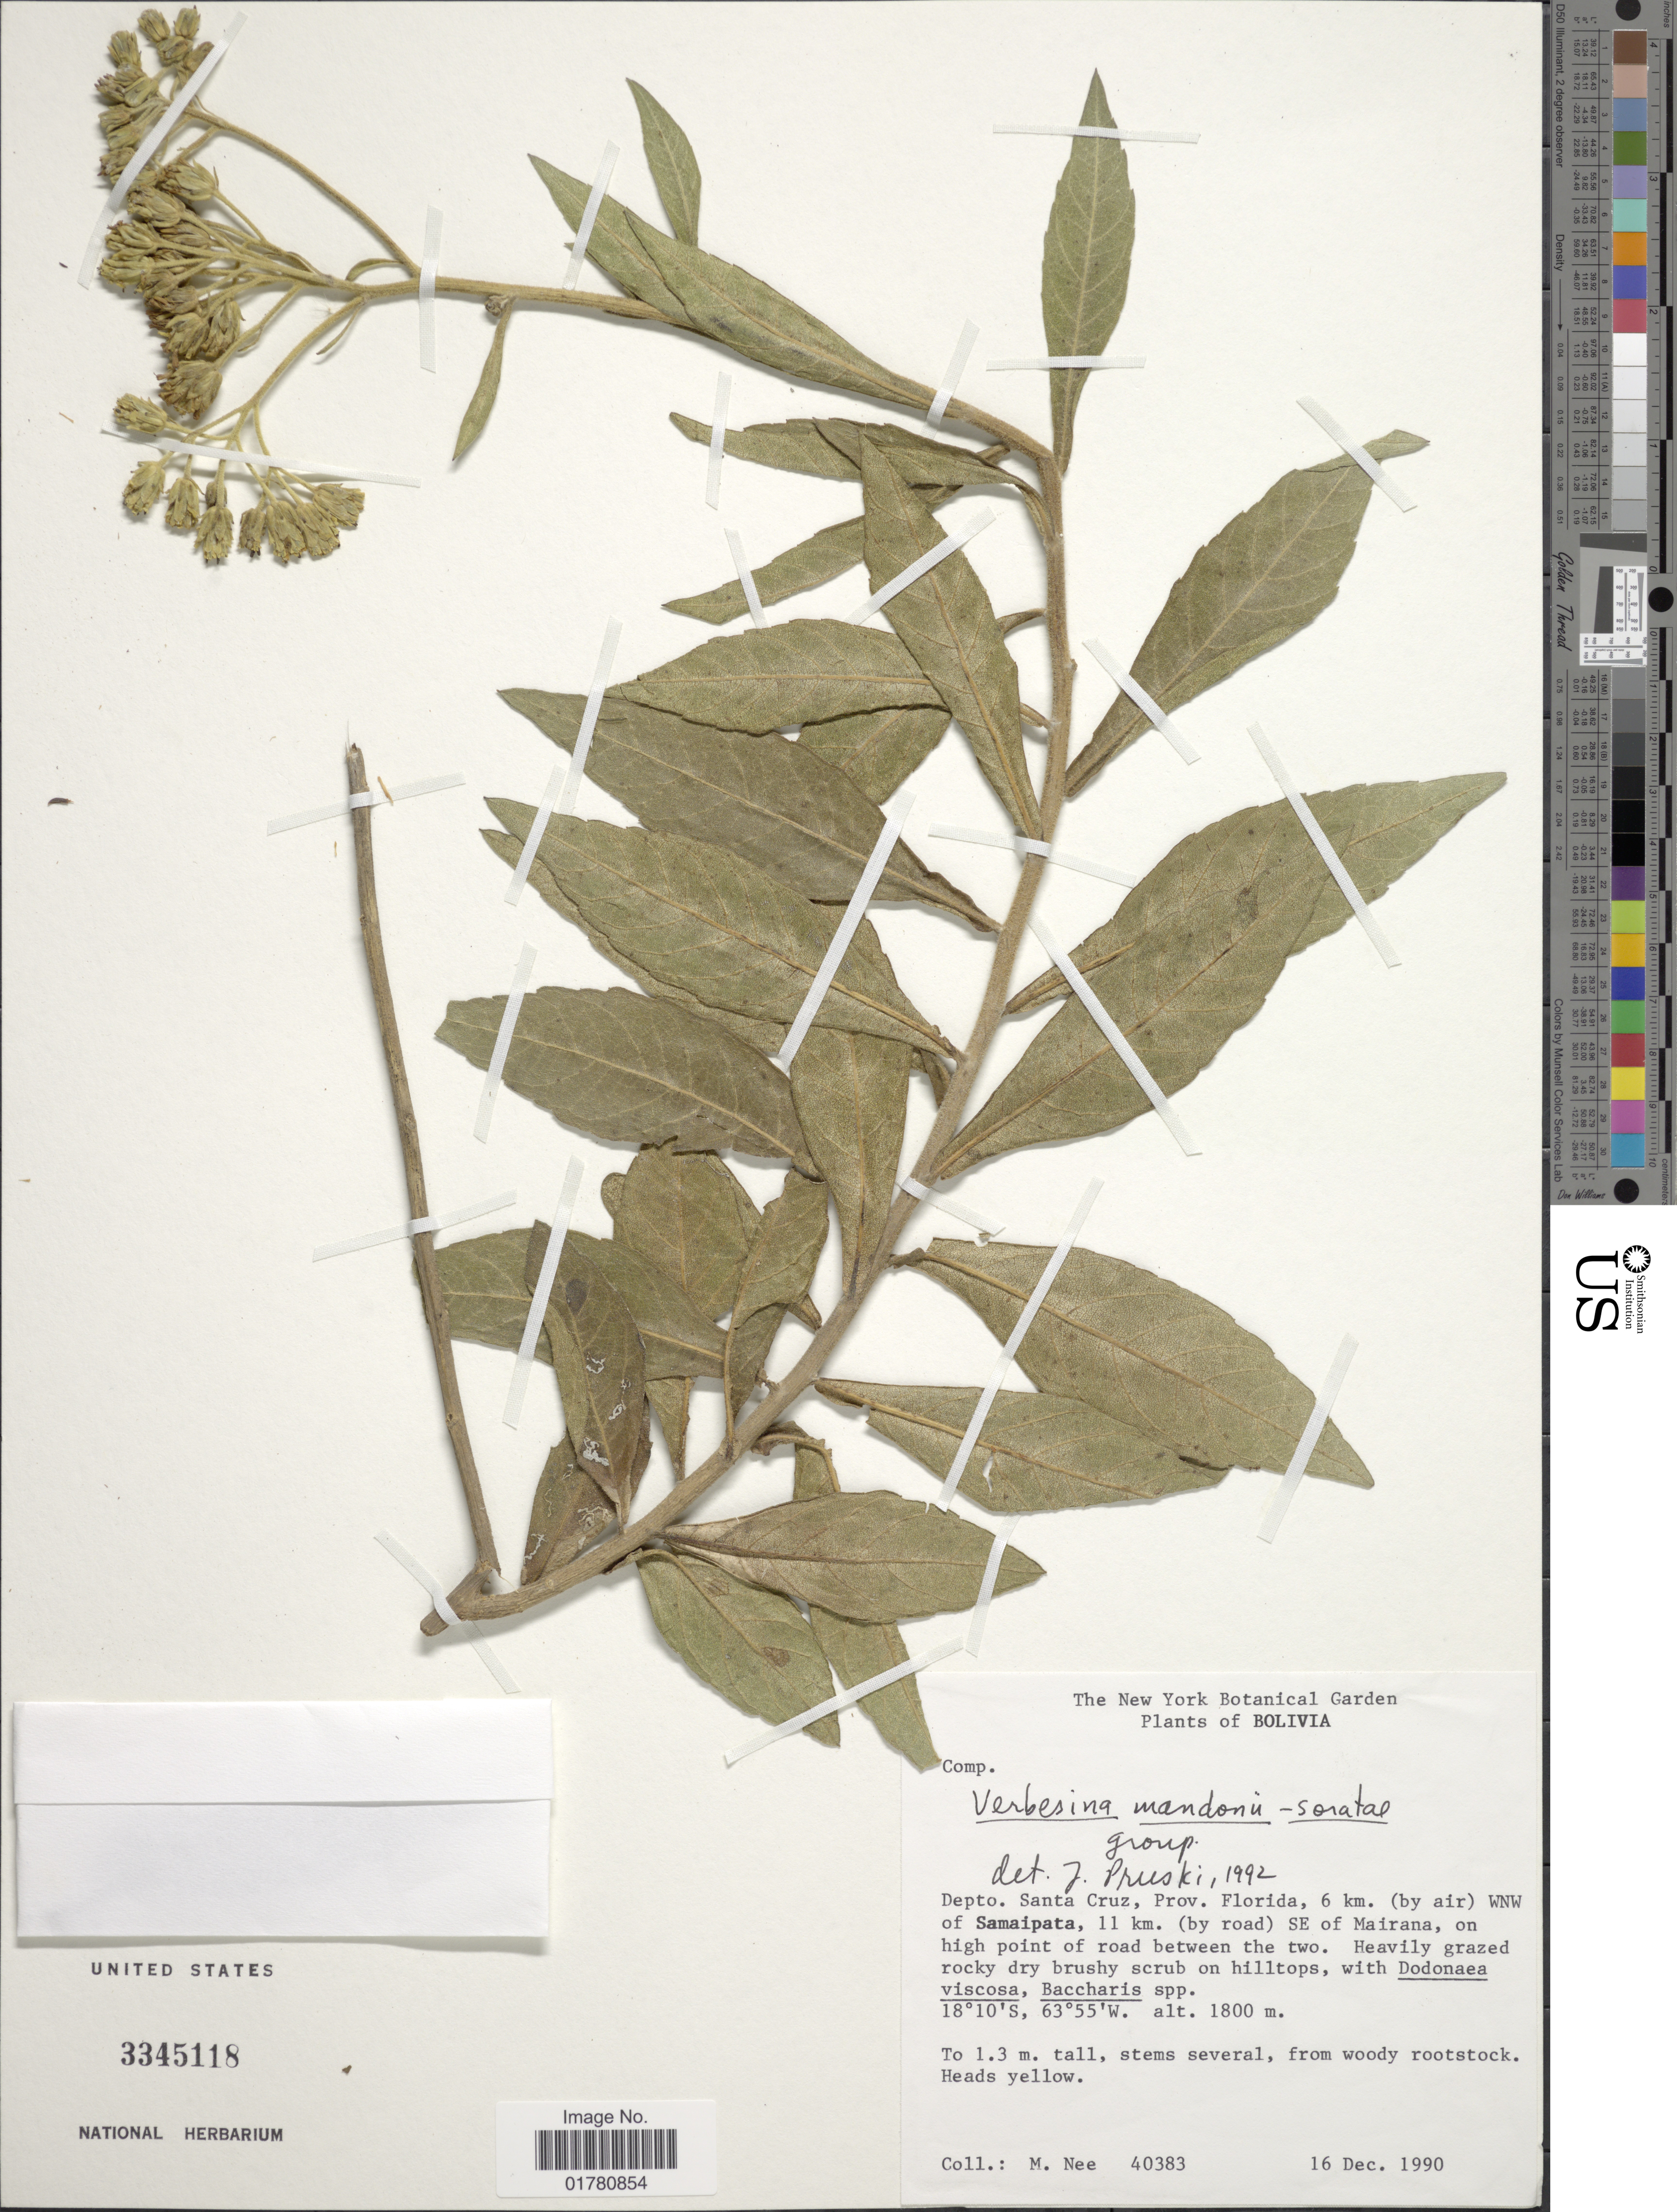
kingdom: Plantae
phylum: Tracheophyta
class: Magnoliopsida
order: Asterales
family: Asteraceae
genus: Verbesina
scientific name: Verbesina flavovirens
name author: R.E. Fr.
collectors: M. Nee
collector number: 40383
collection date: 1990-12-16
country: Bolivia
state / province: Santa Cruz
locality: Depto Santa Cruz, prov. Florida, 6 km (by air) WNW of Samaipata, 11 km (by road) SE of Mairana, on high point of road between the two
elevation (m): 1800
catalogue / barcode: US 3345118